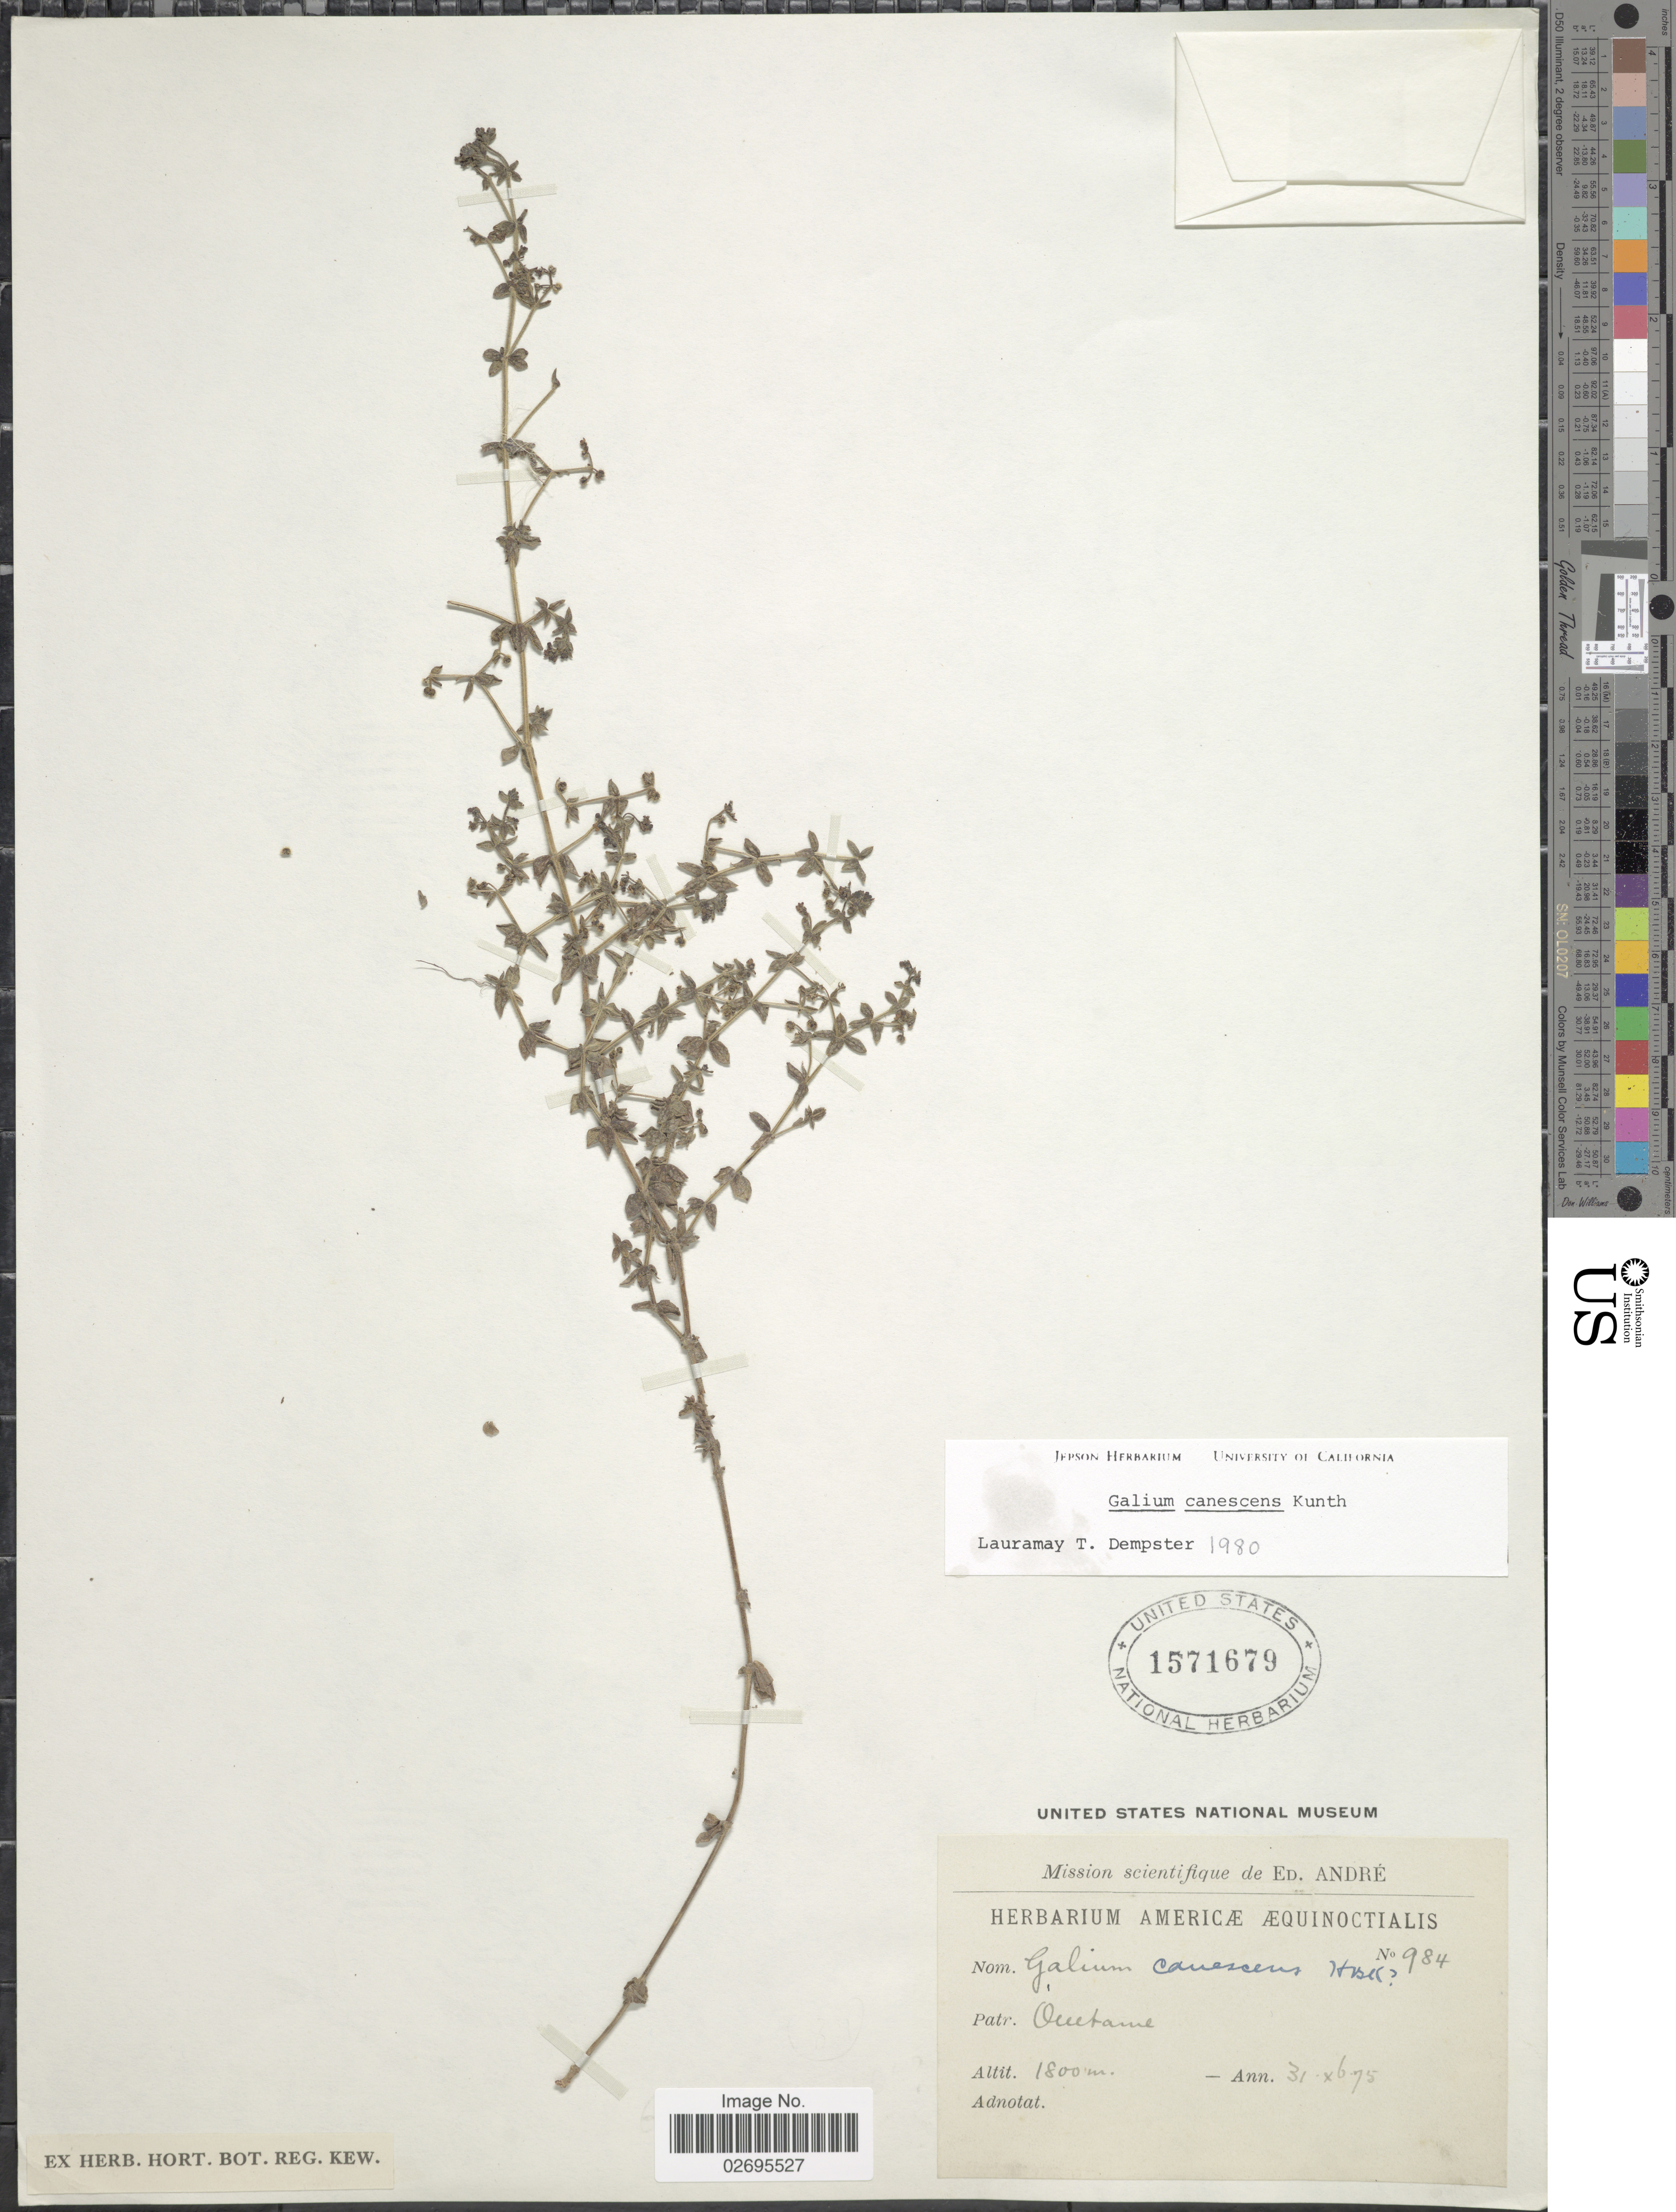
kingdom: Plantae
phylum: Tracheophyta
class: Magnoliopsida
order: Gentianales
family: Rubiaceae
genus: Galium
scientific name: Galium canescens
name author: Kunth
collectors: E. Andre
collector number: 984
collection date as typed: Transcribed d/m/y: 31/10/75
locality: Ouetame [interpreted]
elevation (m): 1800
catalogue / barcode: US 1571679